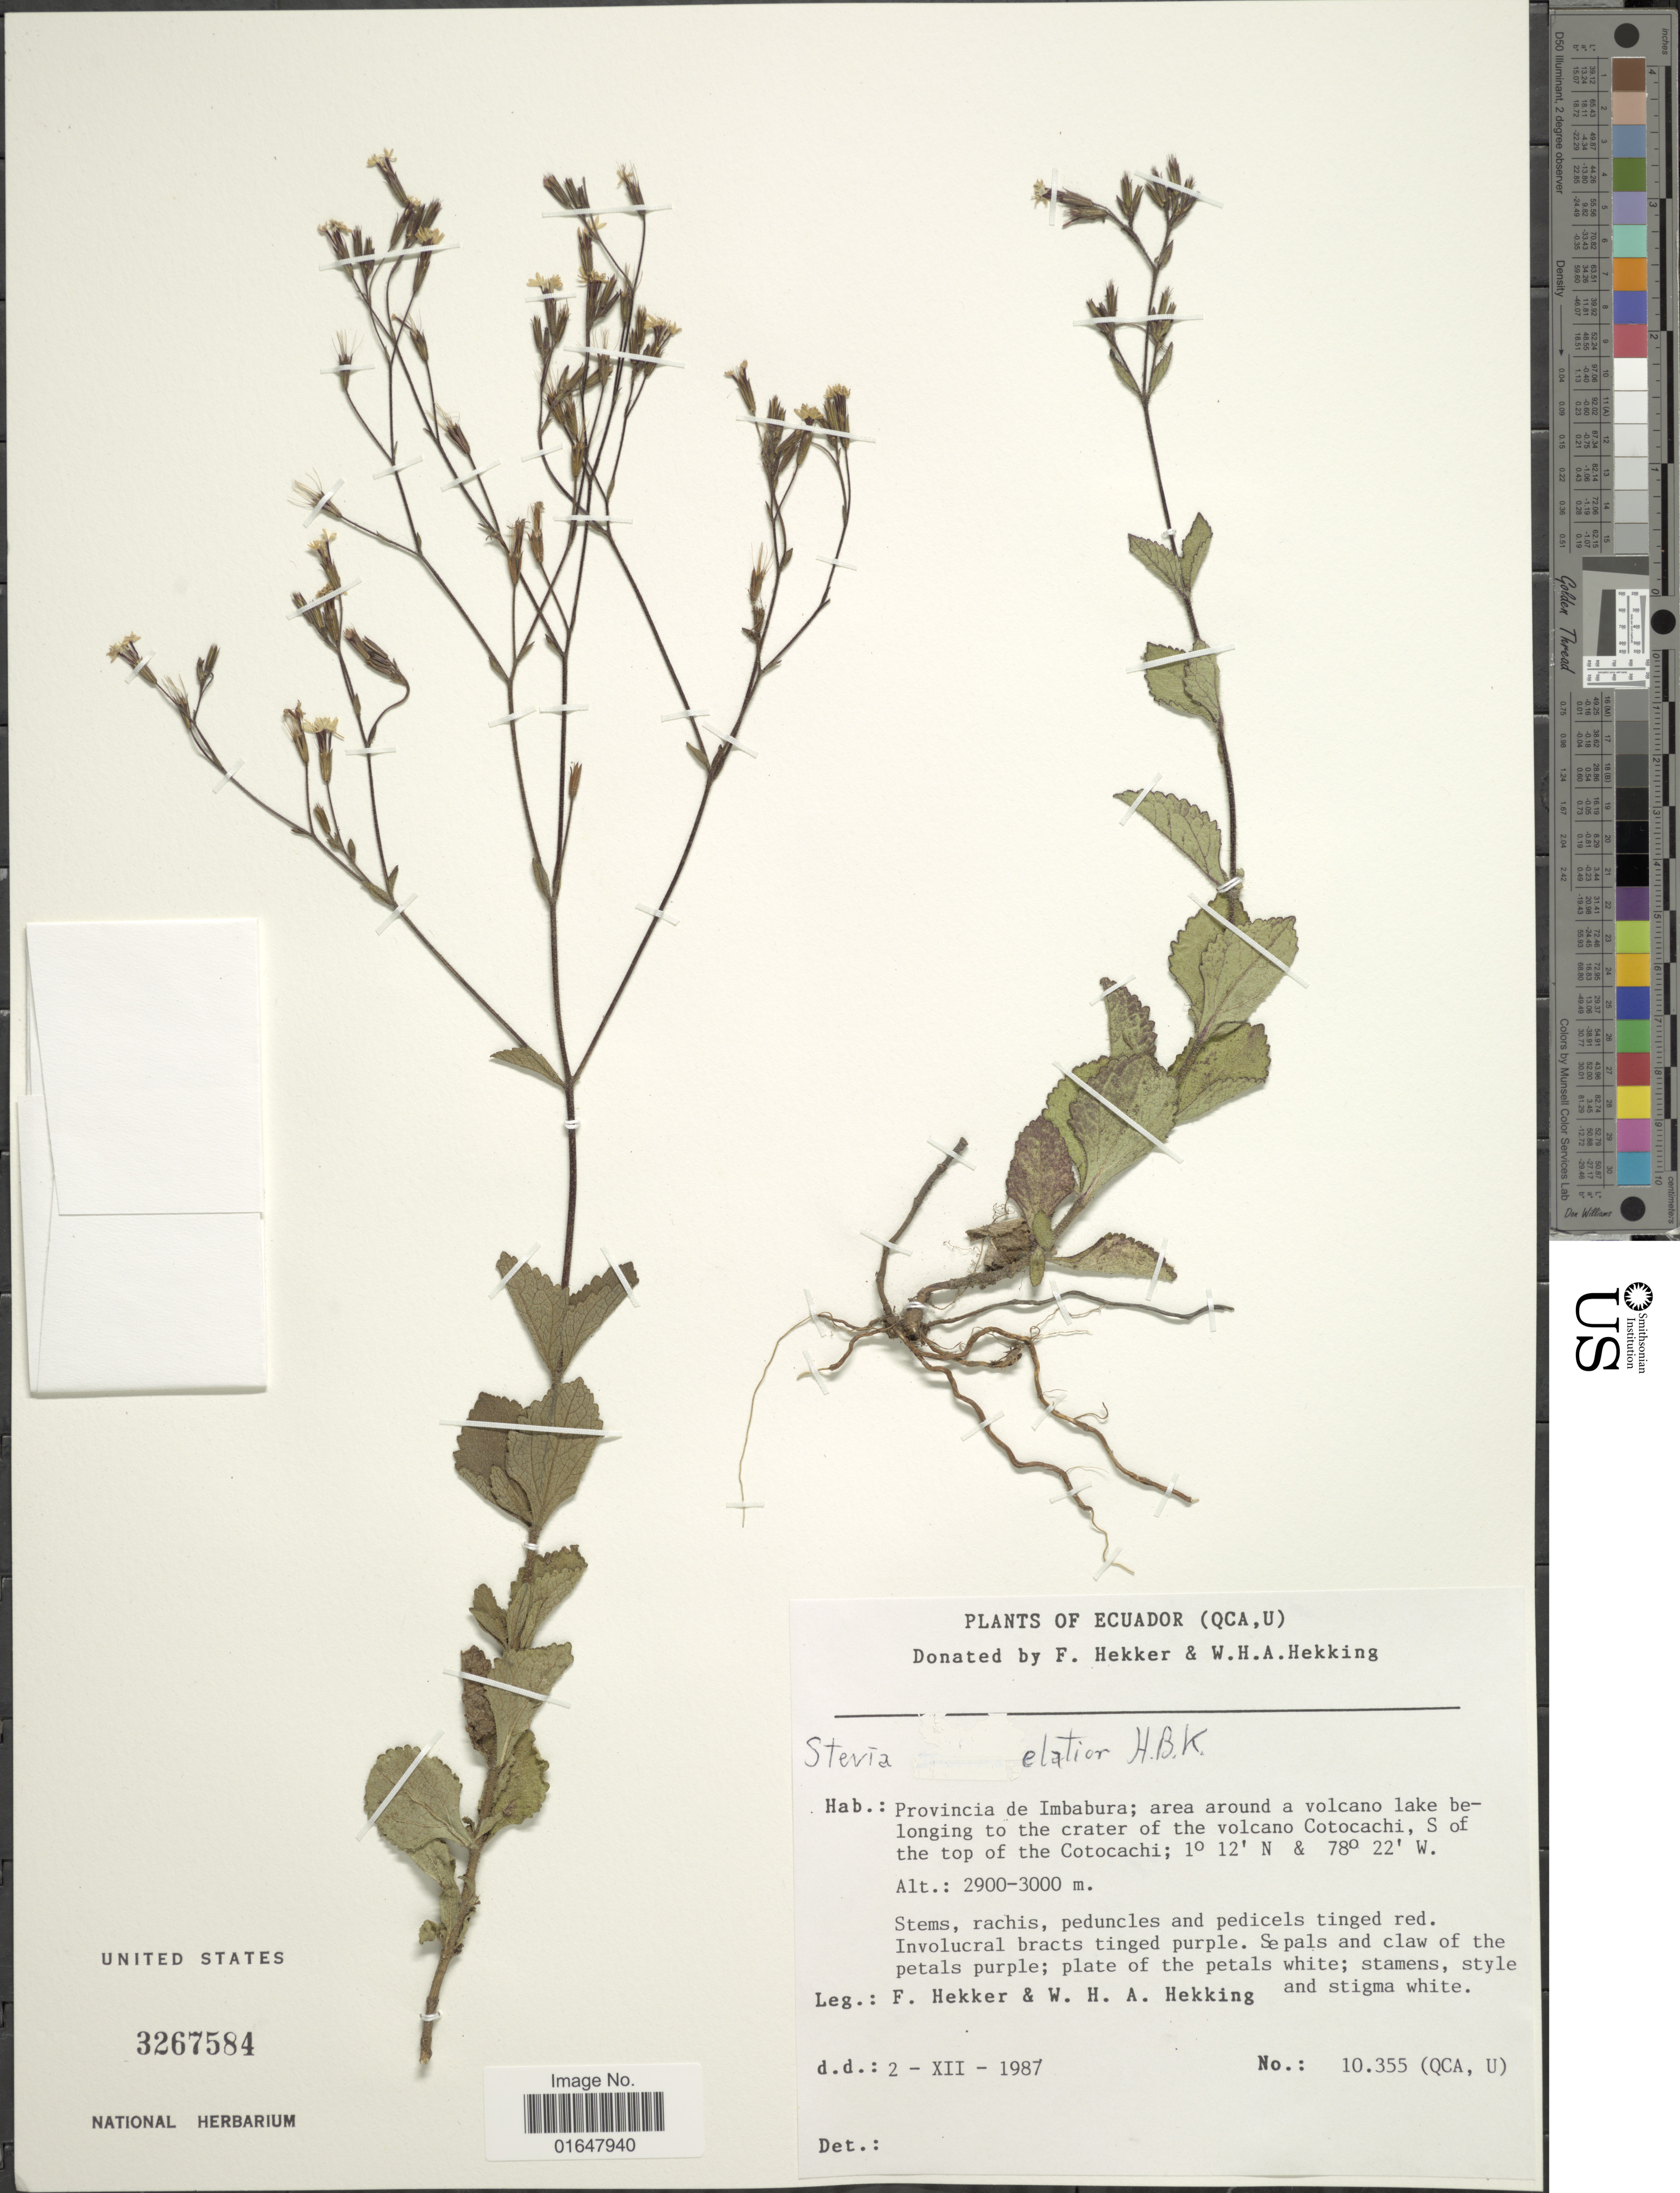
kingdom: Plantae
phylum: Tracheophyta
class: Magnoliopsida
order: Asterales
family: Asteraceae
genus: Stevia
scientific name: Stevia elatior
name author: Kunth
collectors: F. Hekker & W. H. A. Hekking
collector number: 10355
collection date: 1987-12-02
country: Ecuador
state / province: Imbabura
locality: Area around a volcano lake belonging to the crater of the volcano Cotocachi, S of the top of the Cotocachi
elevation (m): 2900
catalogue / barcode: US 3267584